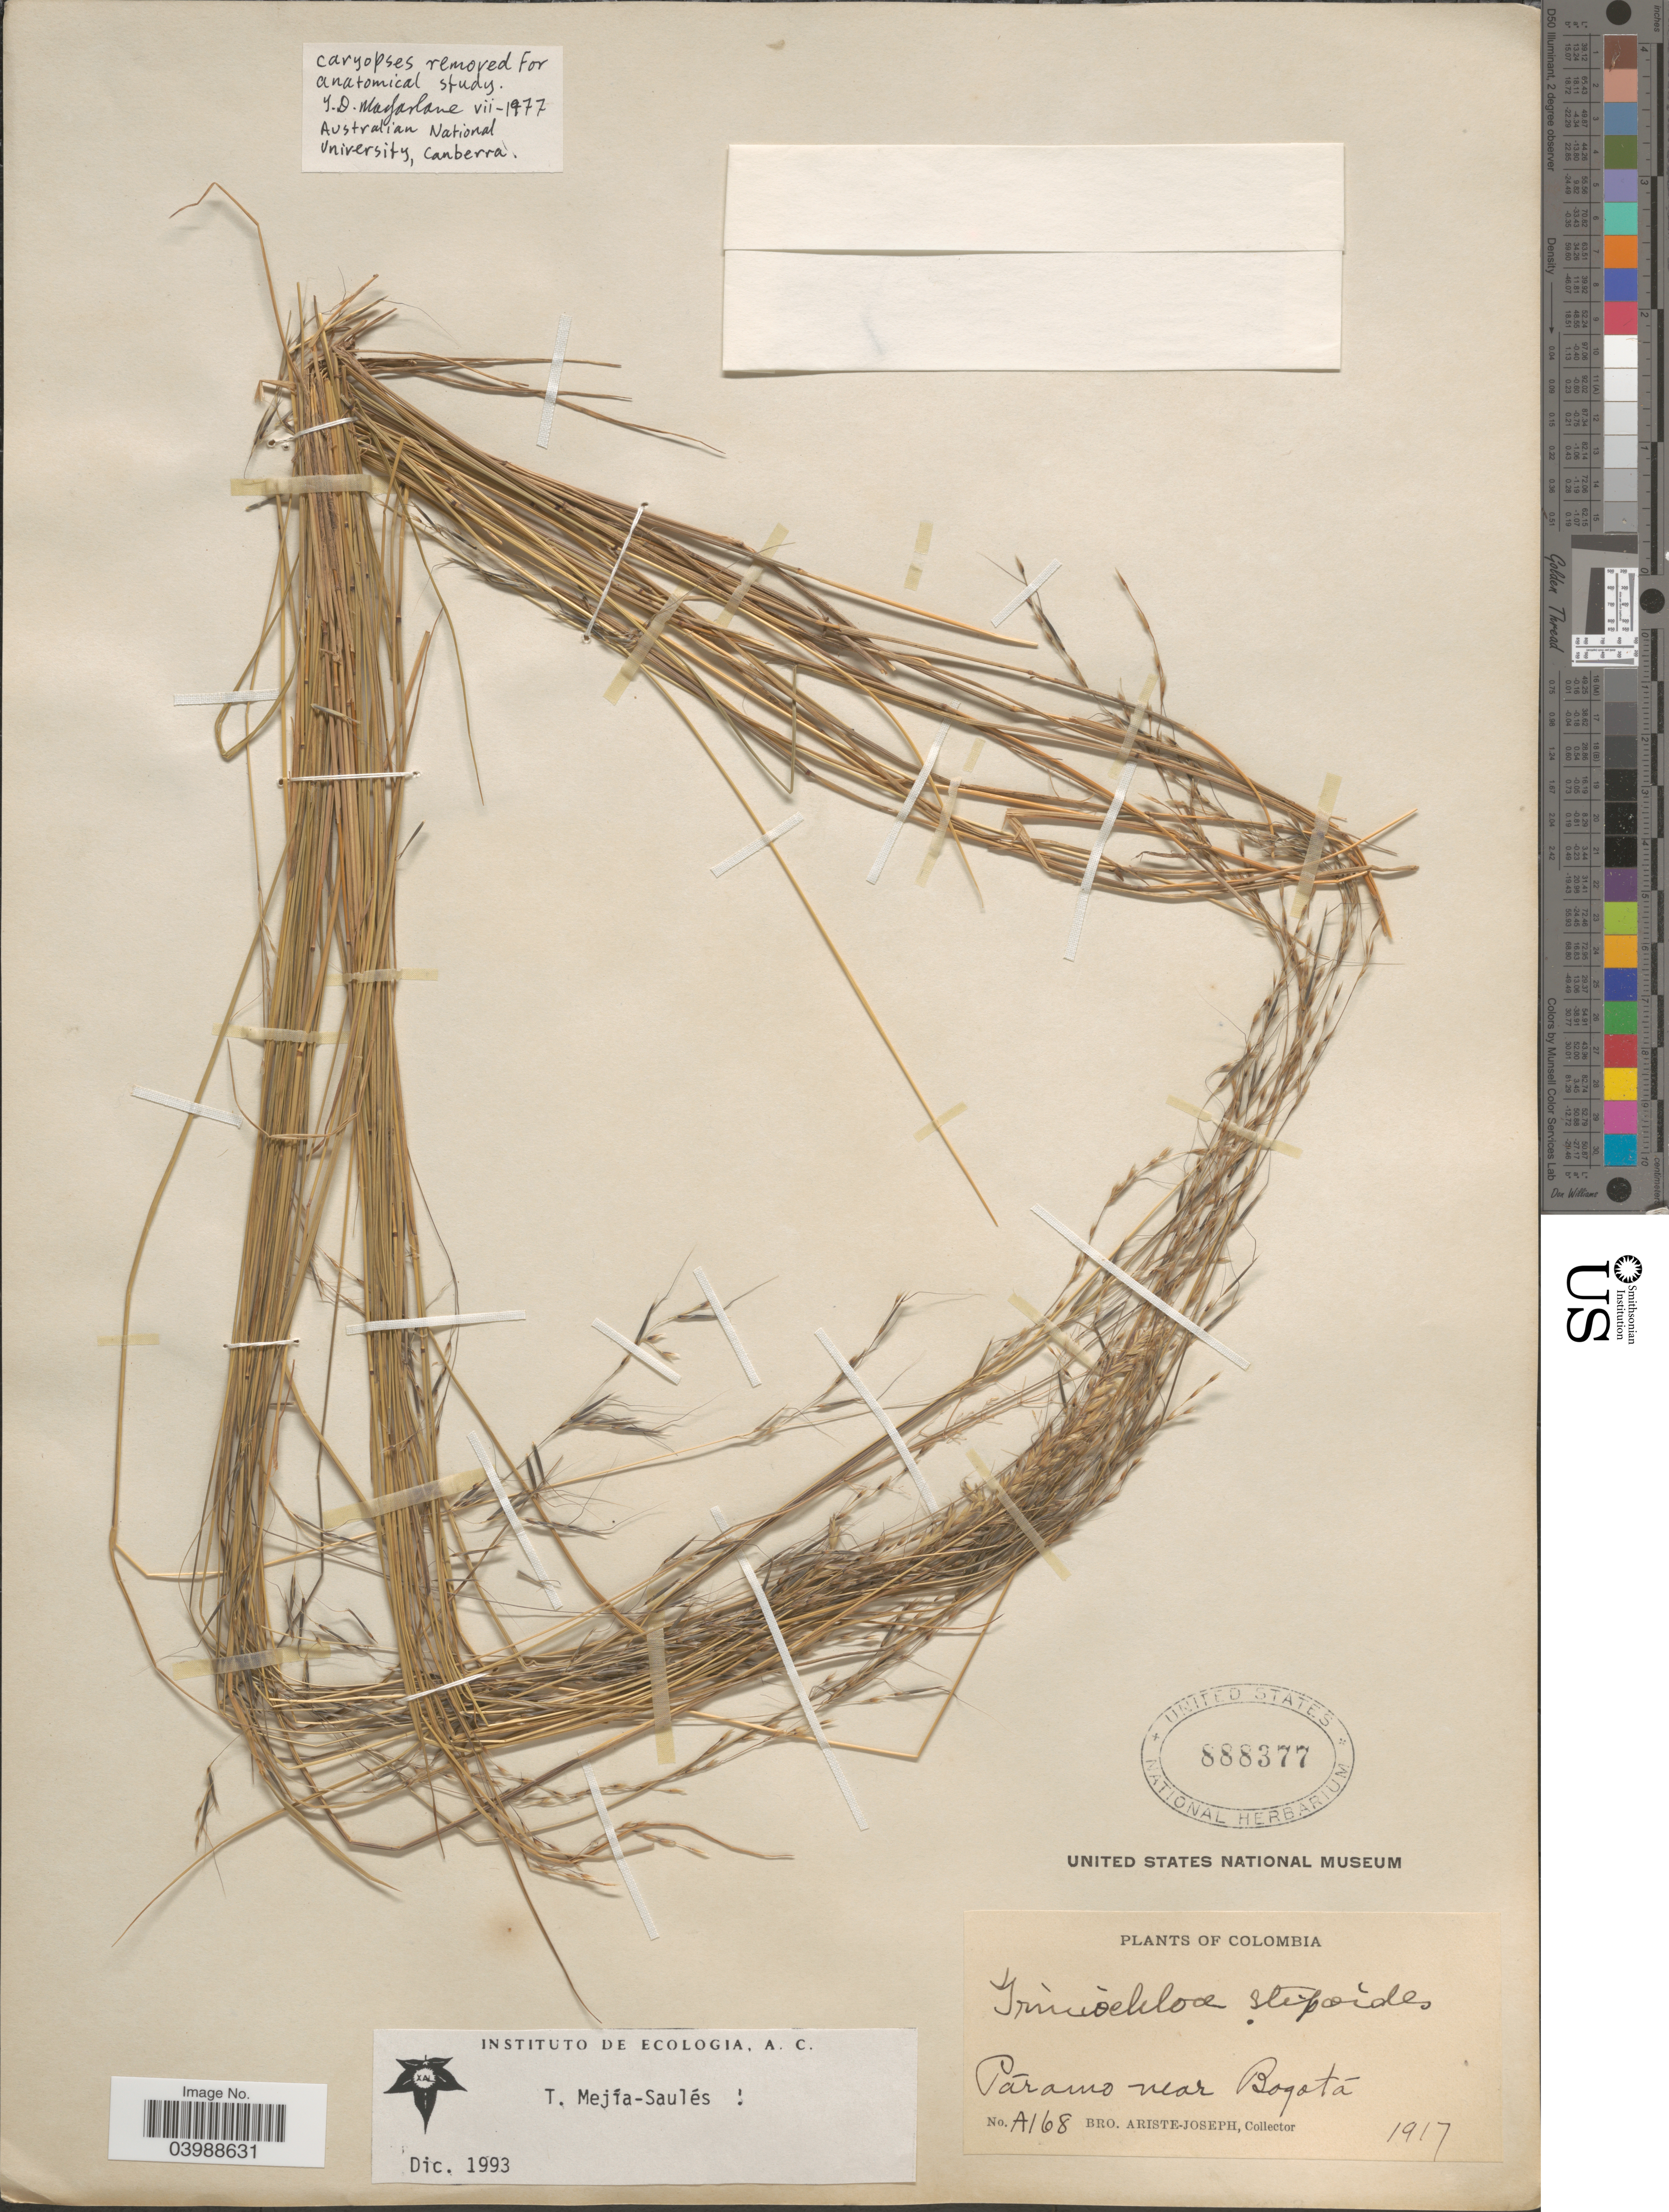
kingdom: Plantae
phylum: Tracheophyta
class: Liliopsida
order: Poales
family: Poaceae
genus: Triniochloa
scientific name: Triniochloa stipoides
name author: (Kunth) Hitchc.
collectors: Bro. Ariste-Joseph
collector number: A168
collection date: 1917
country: Colombia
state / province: Bogota D.C.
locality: Páramo near Bogota.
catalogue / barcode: US 888377